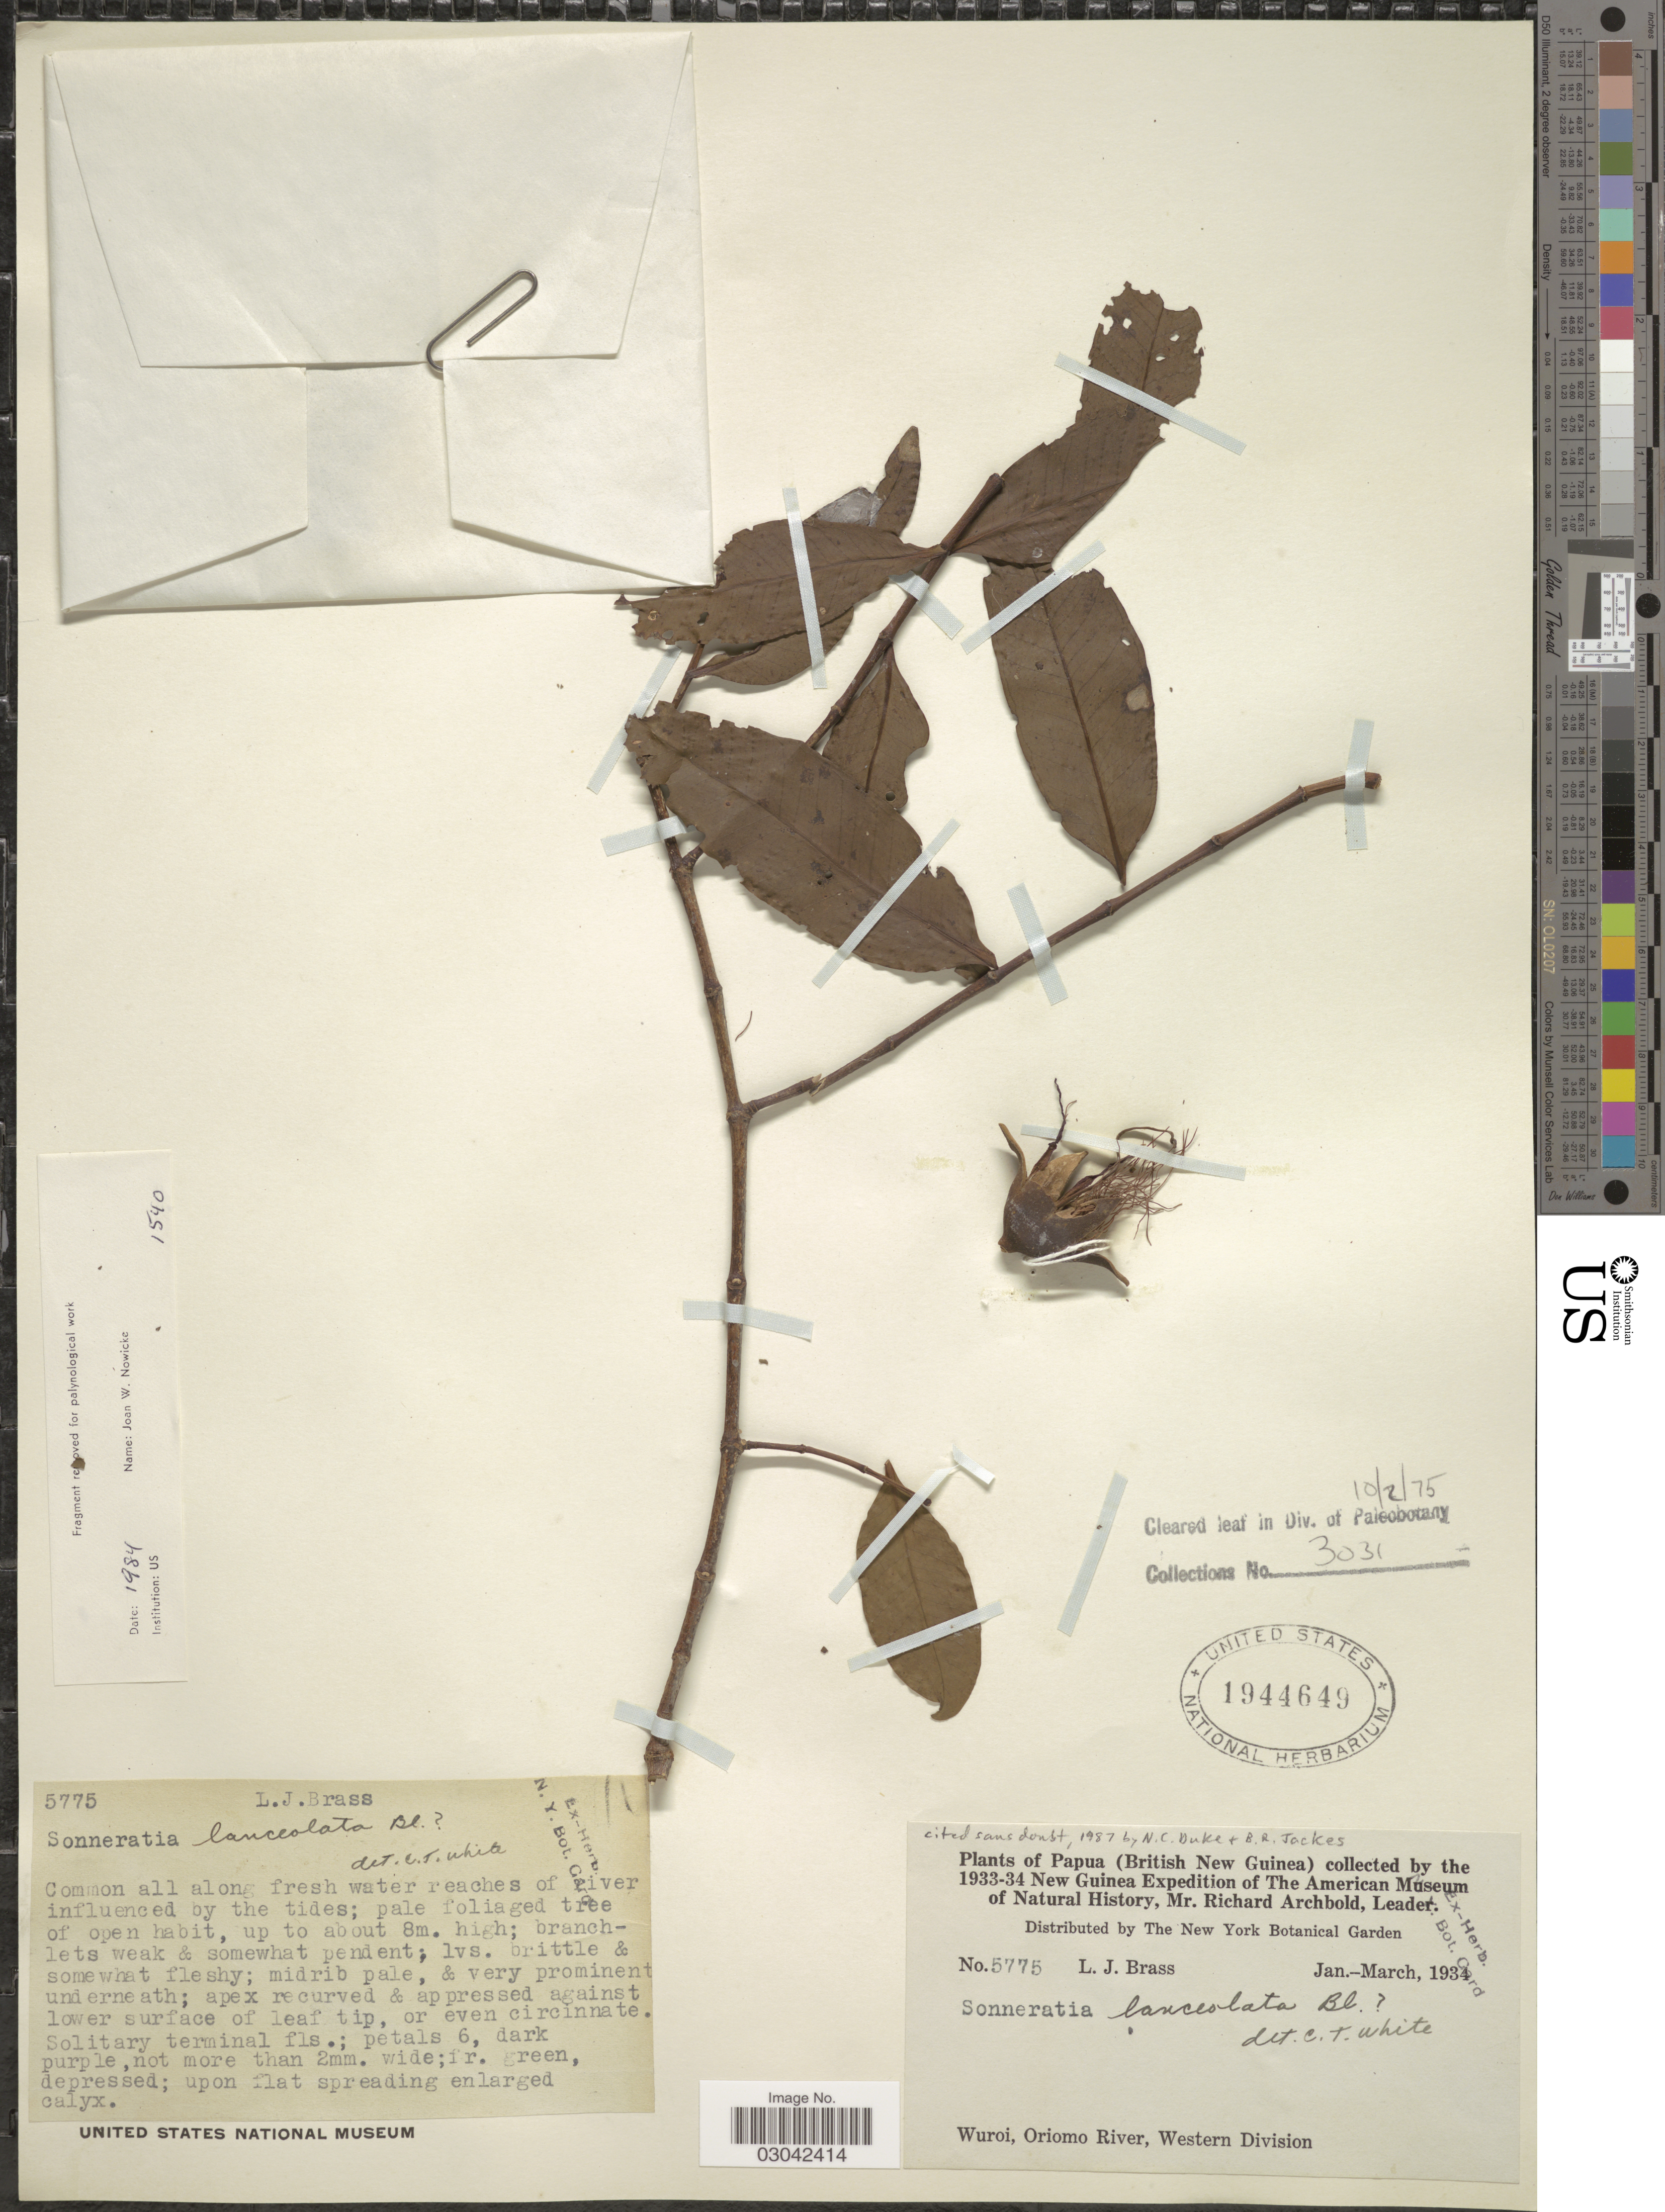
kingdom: Plantae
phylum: Tracheophyta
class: Magnoliopsida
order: Myrtales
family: Lythraceae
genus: Sonneratia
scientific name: Sonneratia lanceolata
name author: Blume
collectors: L. J. Brass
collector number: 5775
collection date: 1934-01/1934-03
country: Papua New Guinea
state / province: Manus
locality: Papua (British New Guinea). Wuroi, Oriomo River, Western Division.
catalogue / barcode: US 1944649